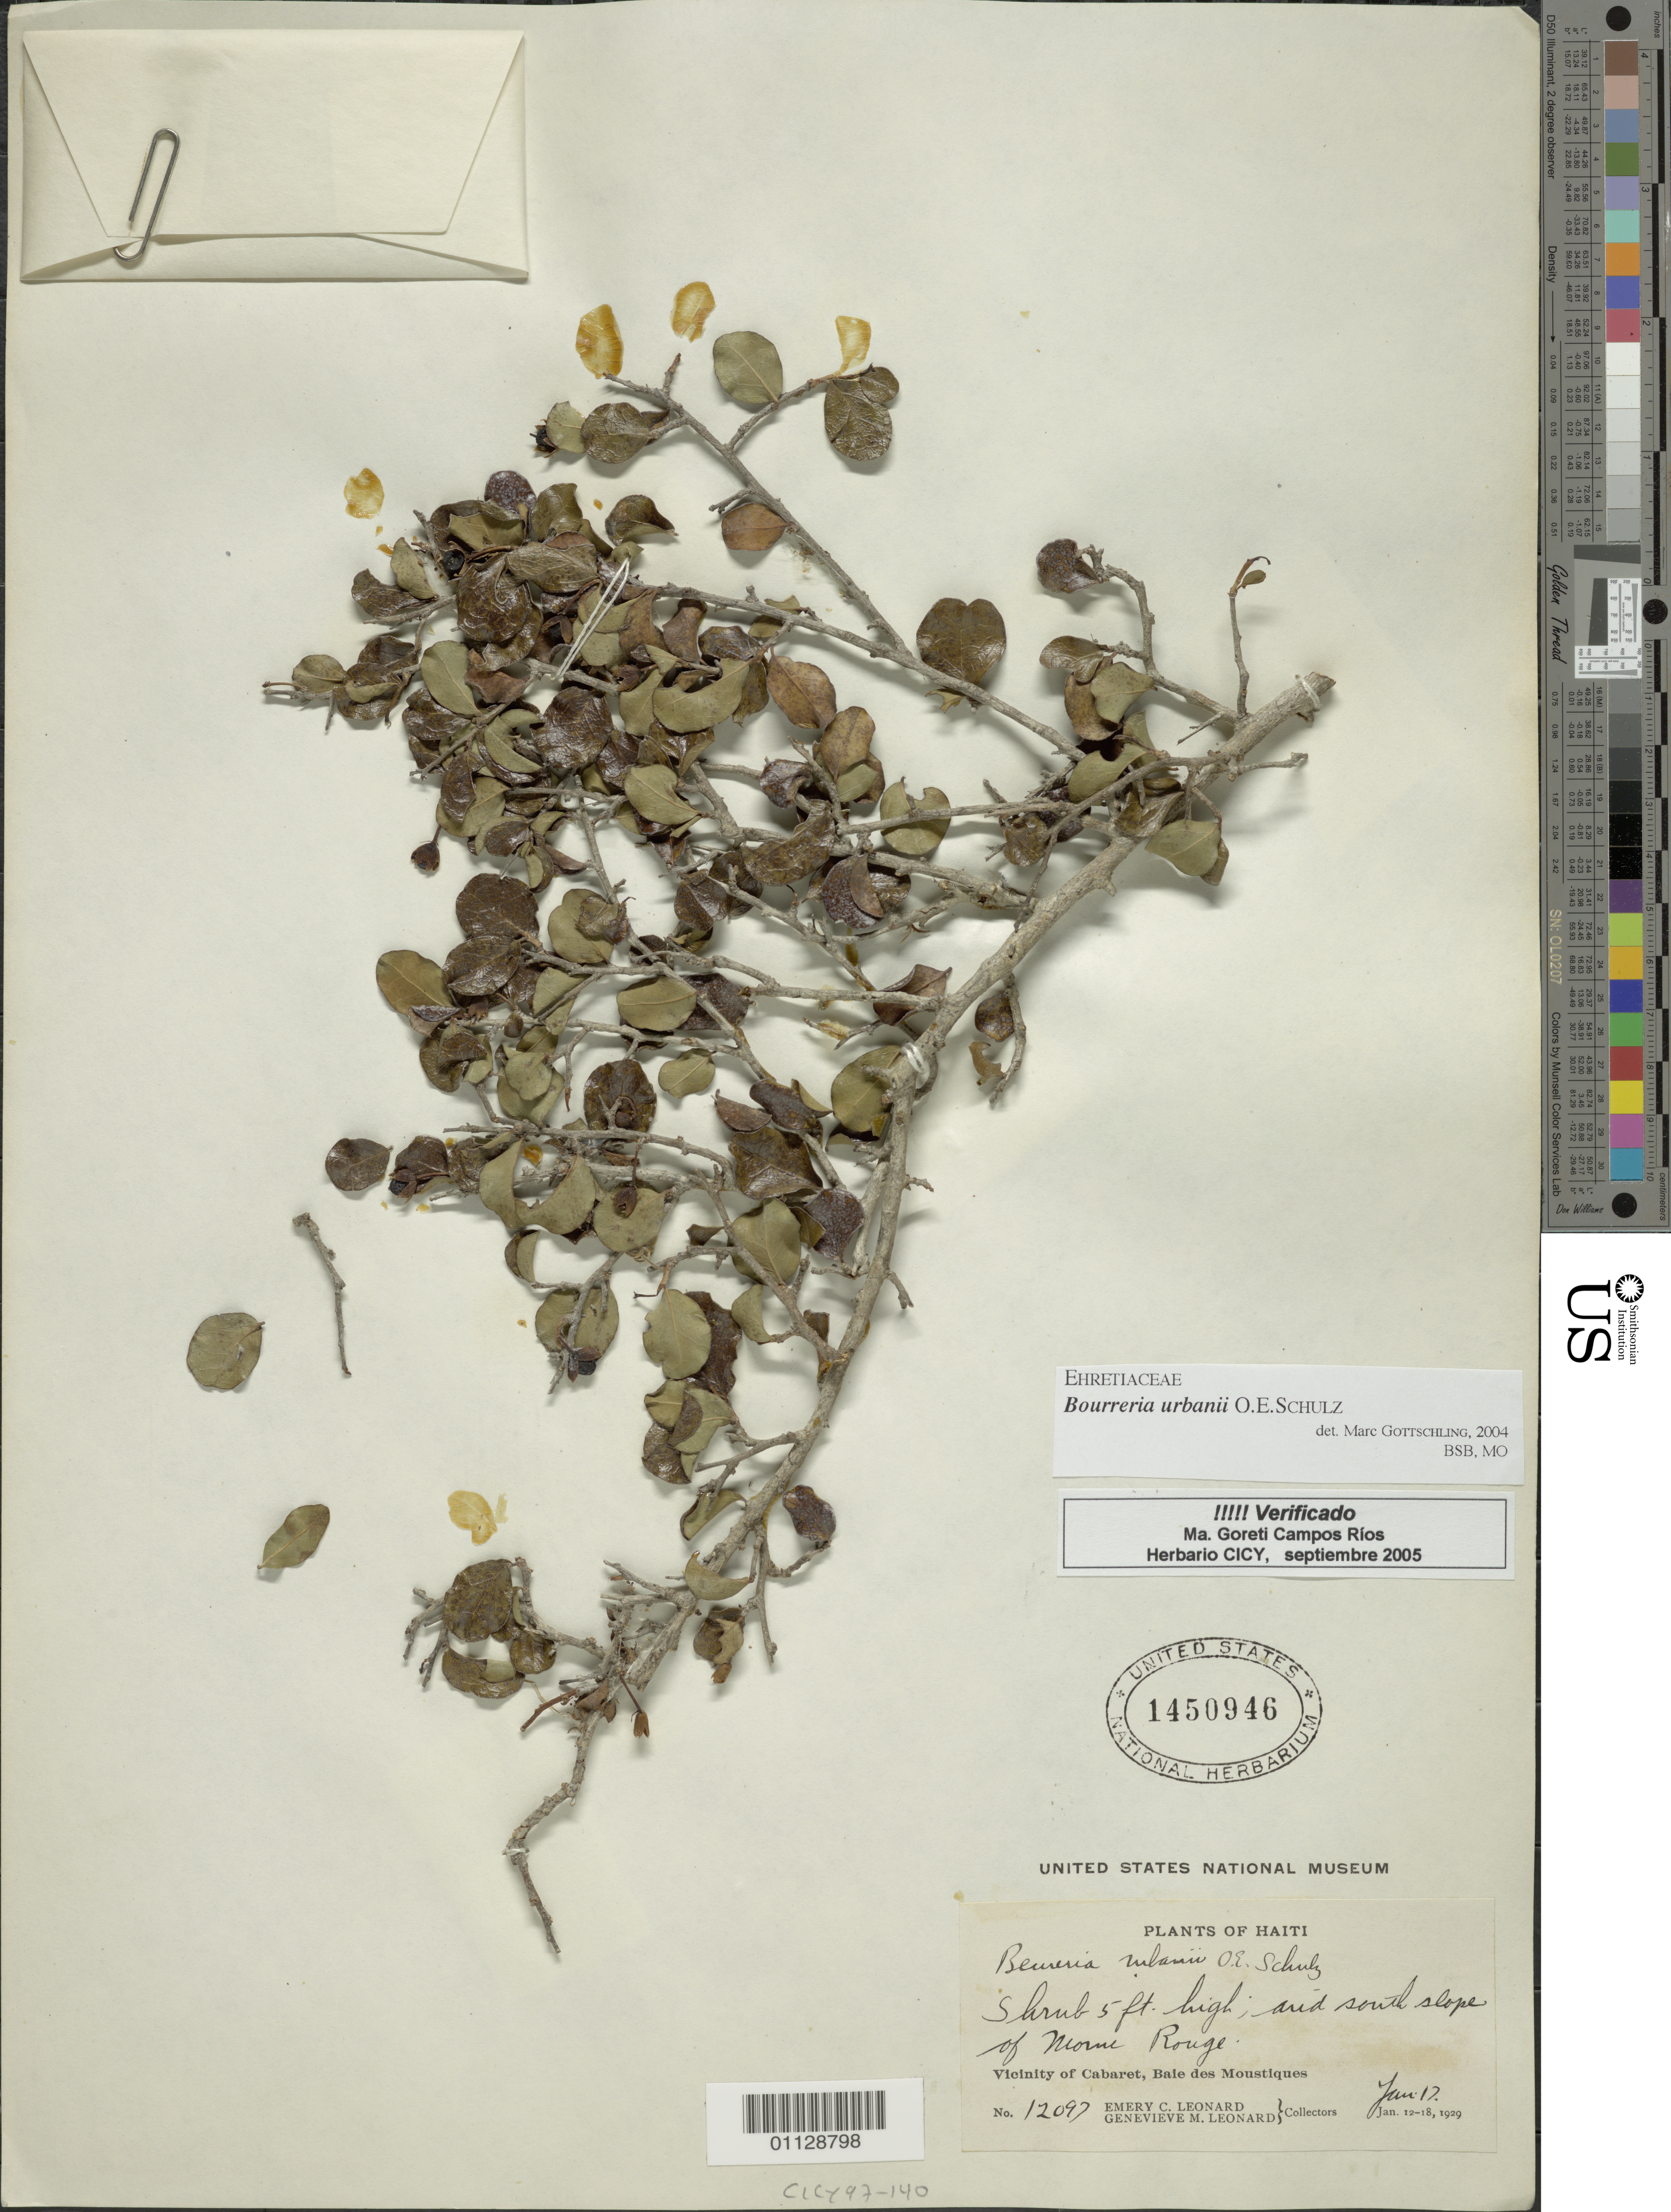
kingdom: Plantae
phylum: Tracheophyta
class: Magnoliopsida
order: Boraginales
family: Ehretiaceae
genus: Bourreria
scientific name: Bourreria urbanii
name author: O.E. Schulz in Urb.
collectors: E. C. Leonard & G. M. Leonard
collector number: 12097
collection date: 1929-01-17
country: Haiti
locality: South slope of Morne Rouge. Vicinity of Cabaret, Baie des Moustiques.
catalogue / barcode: US 1450946